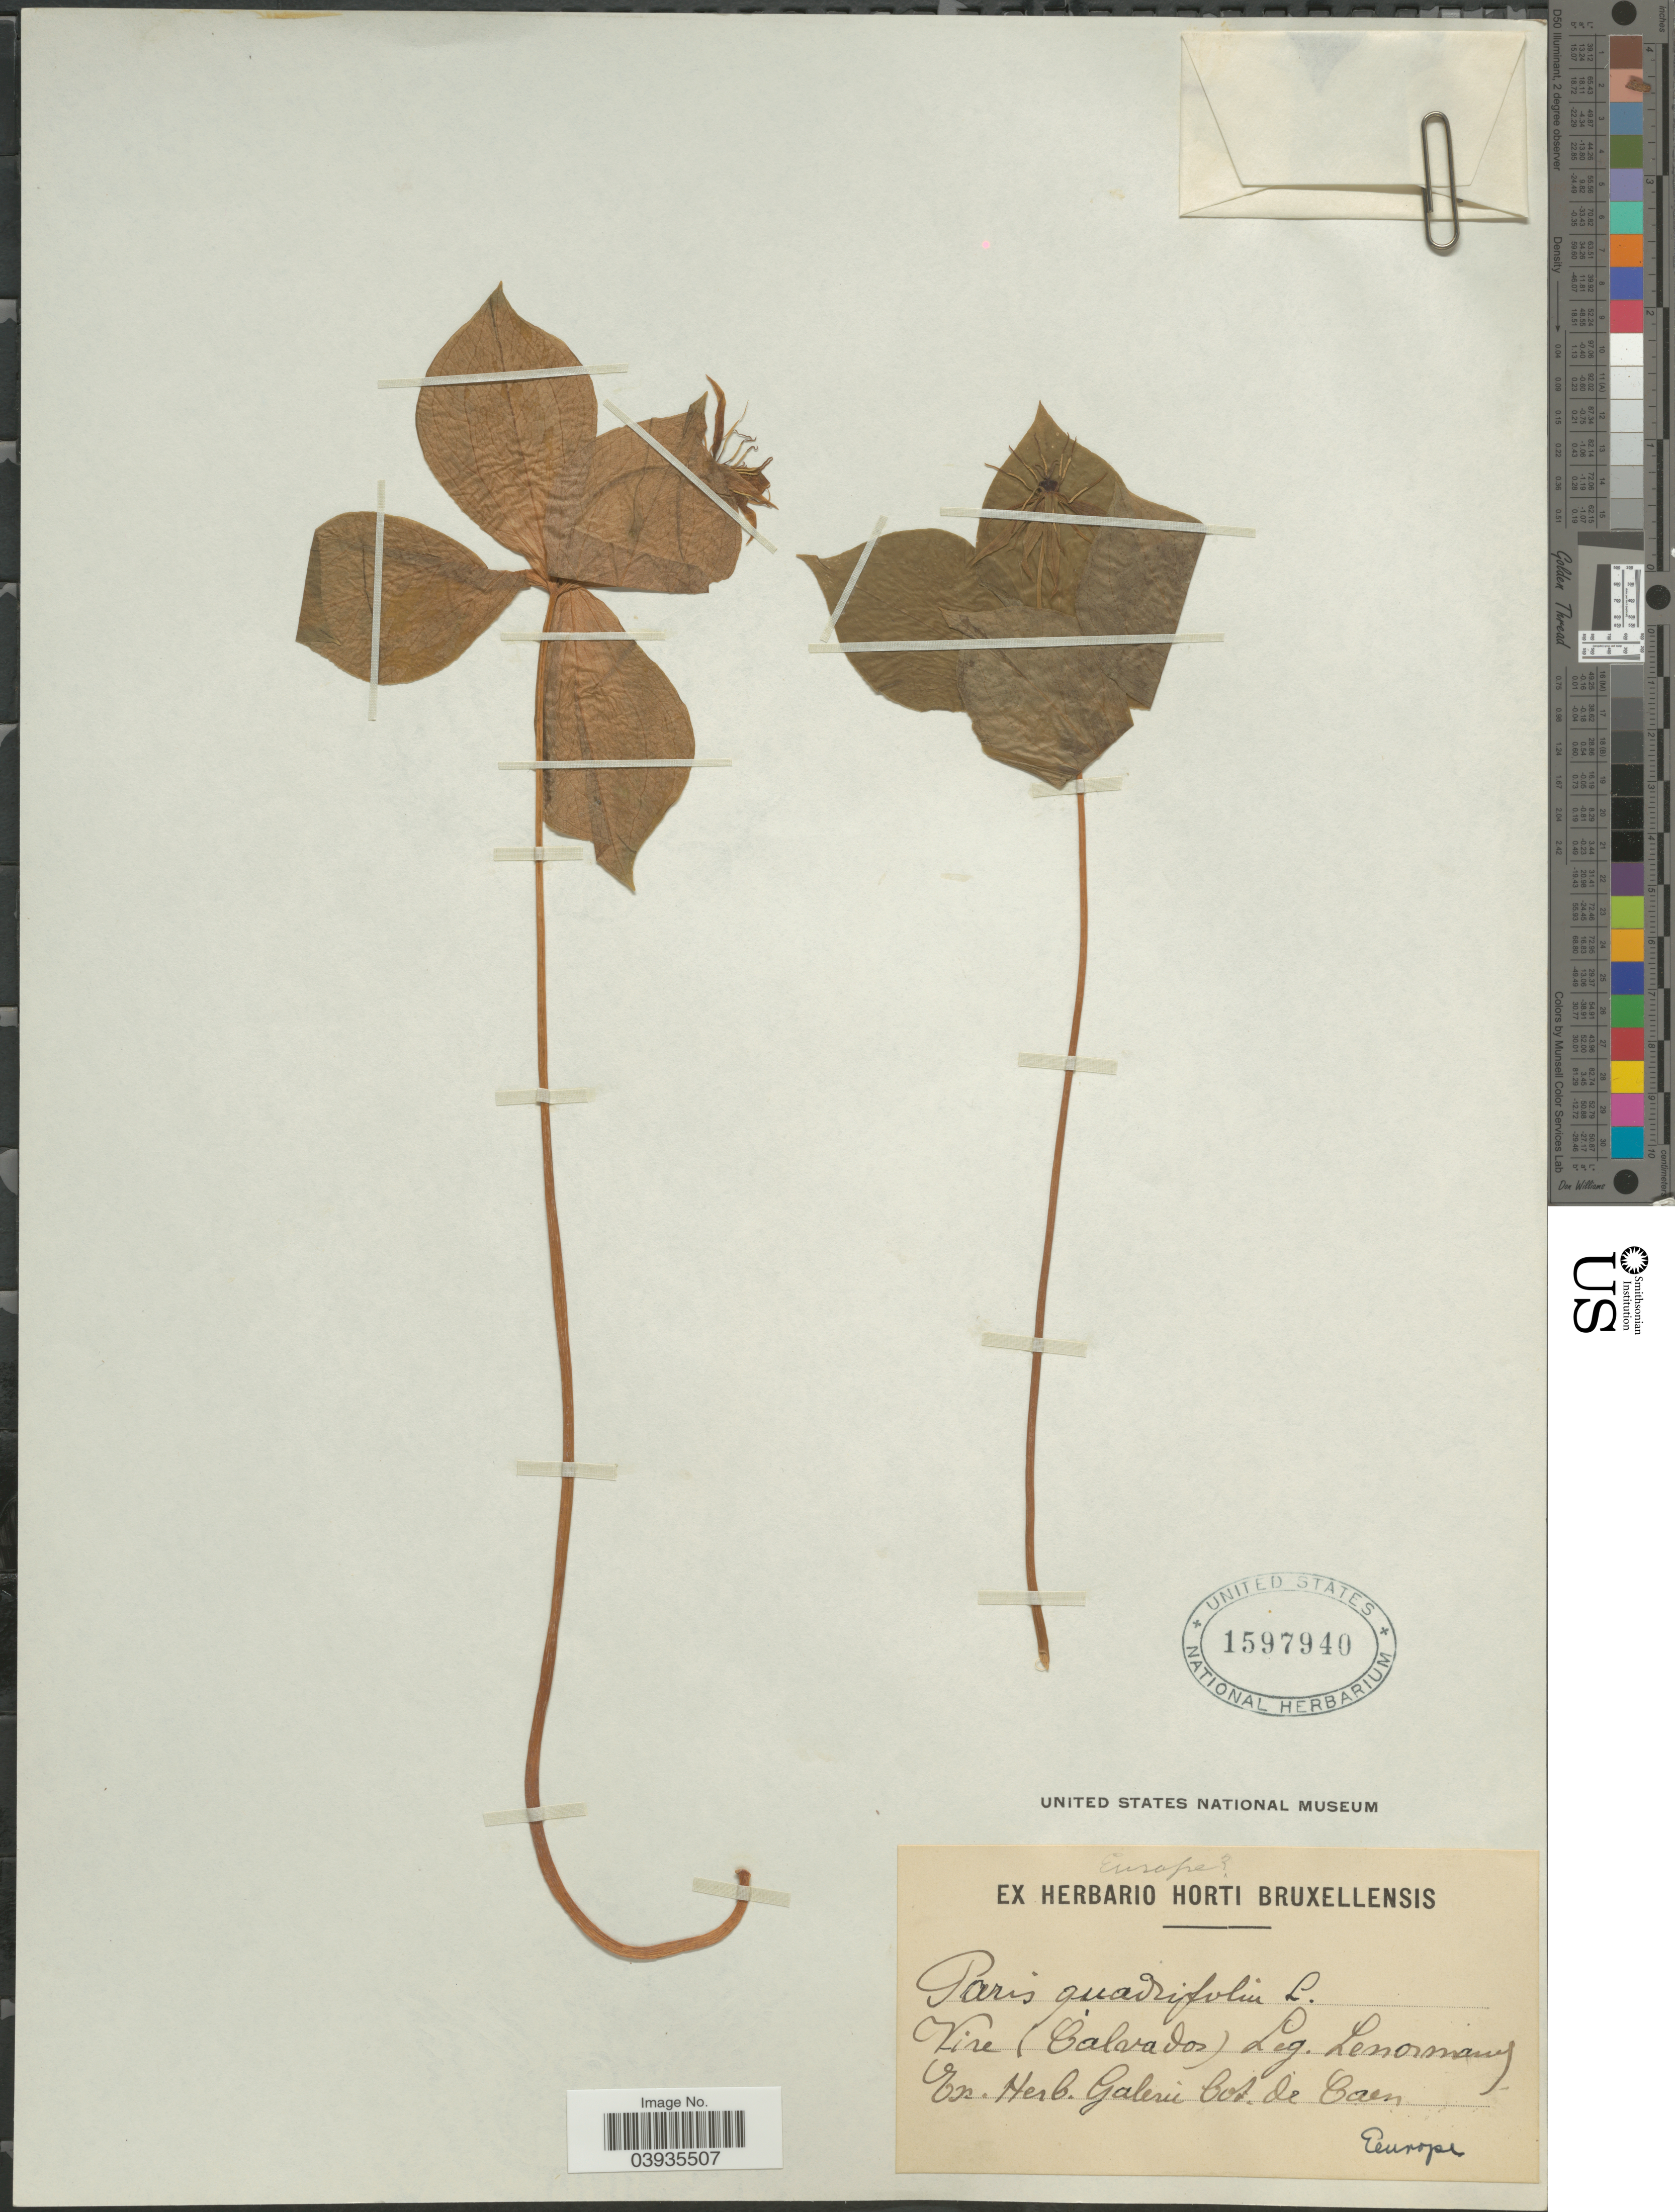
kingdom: Plantae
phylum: Tracheophyta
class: Liliopsida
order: Liliales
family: Melanthiaceae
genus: Paris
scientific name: Paris quadrifolia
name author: L.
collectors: Ex herb. Galerie bot. de Caen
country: Belgium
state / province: Brussels, Capital District of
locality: Vire (Calvados). Europe.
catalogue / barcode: US 1597940